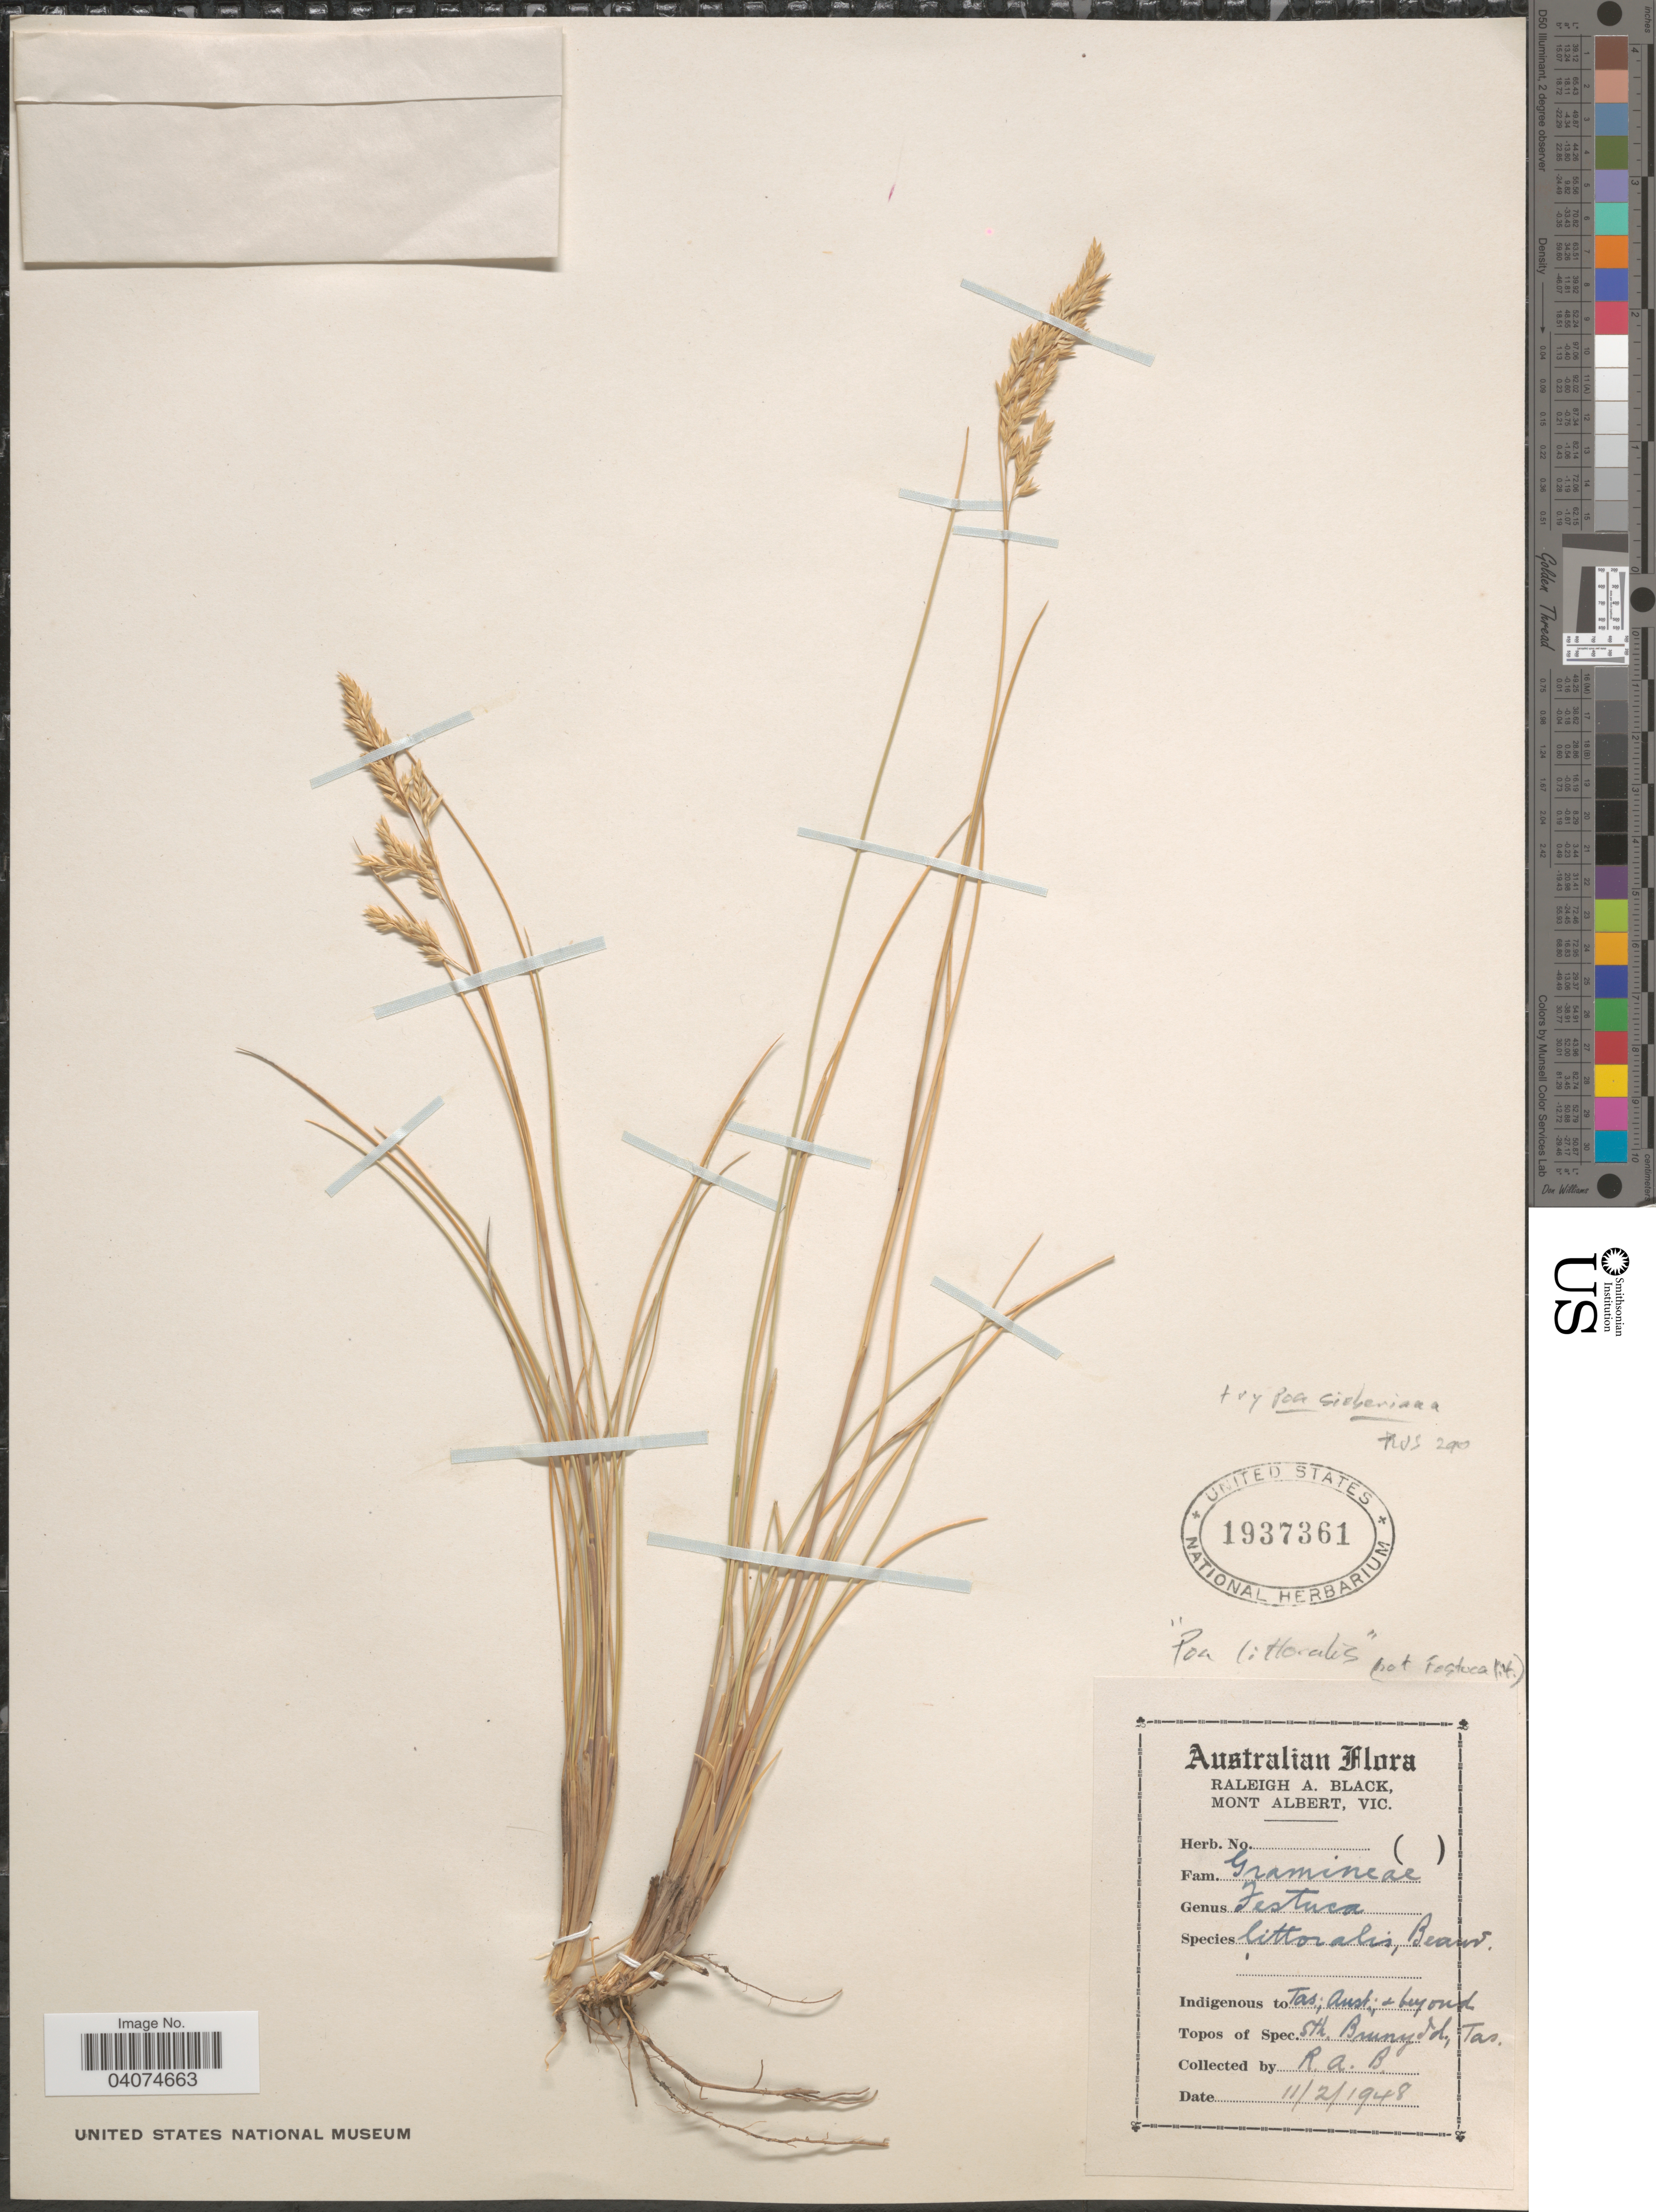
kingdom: Plantae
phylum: Tracheophyta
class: Liliopsida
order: Poales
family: Poaceae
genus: Poa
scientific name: Poa sieberiana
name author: Spreng.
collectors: R. A. Black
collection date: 1948-02-11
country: Australia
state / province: Tasmania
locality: Sth. Bruny Id.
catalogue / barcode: US 1937361